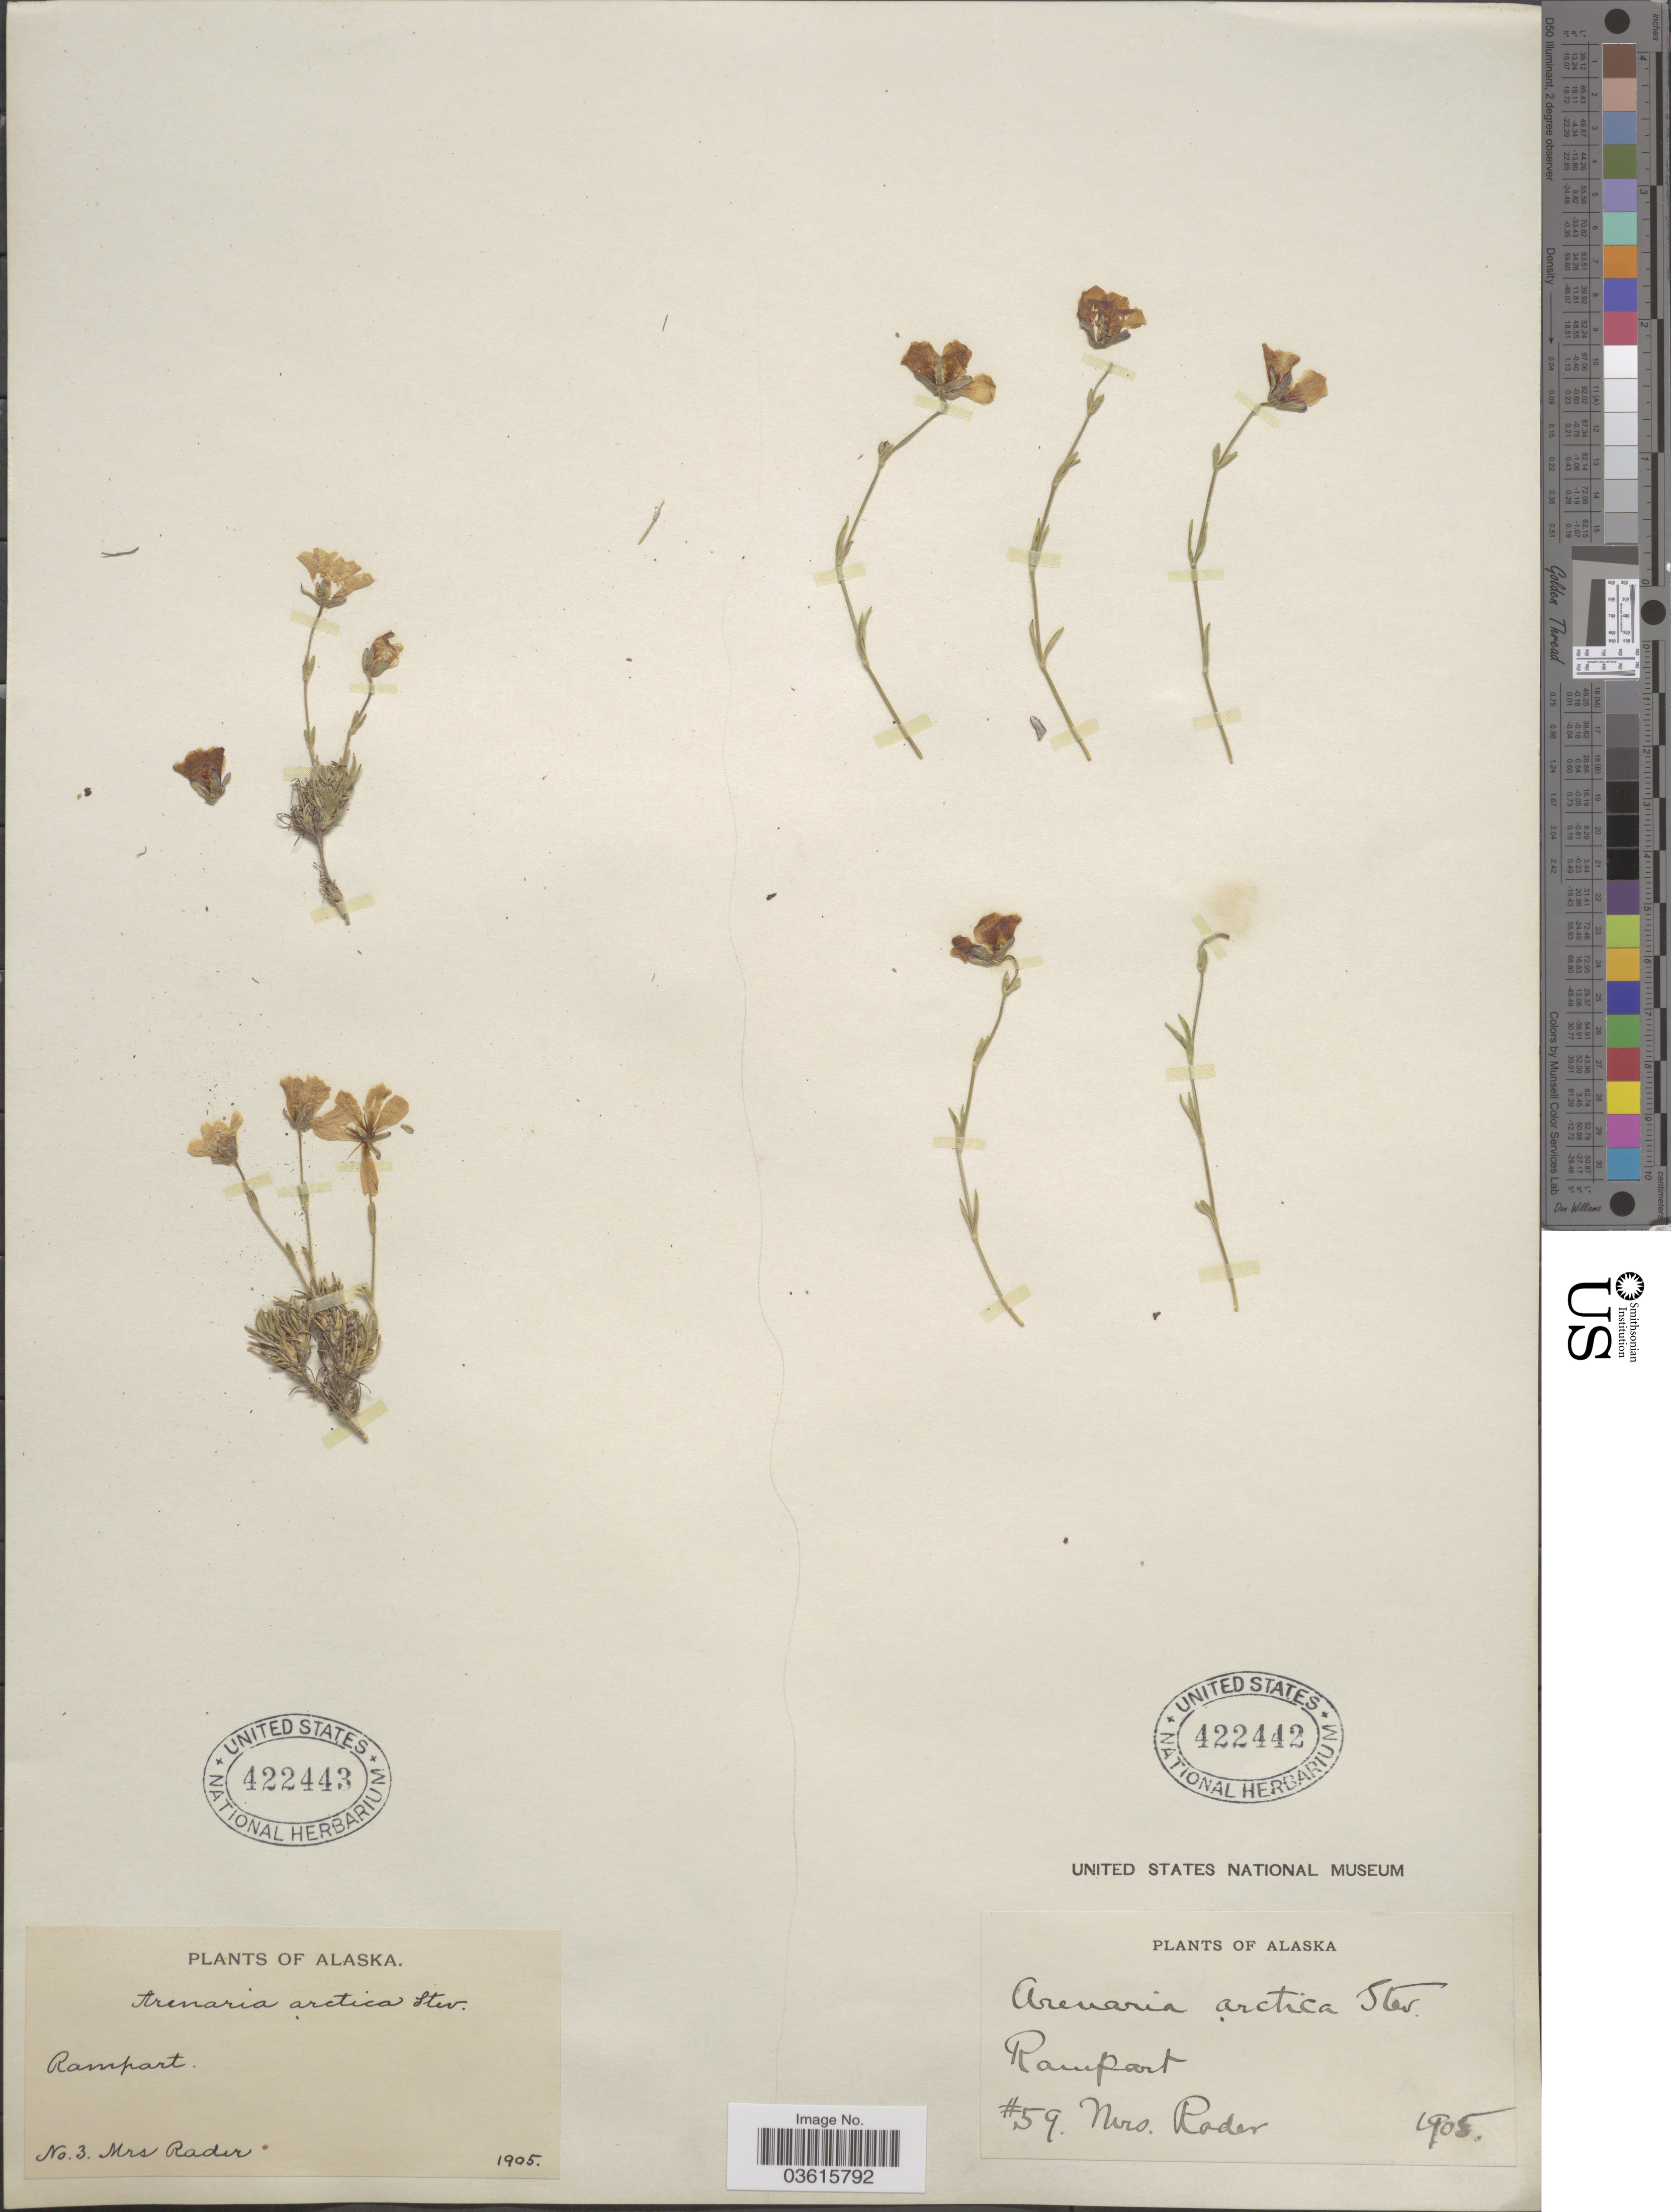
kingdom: Plantae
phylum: Tracheophyta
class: Magnoliopsida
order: Caryophyllales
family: Caryophyllaceae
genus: Cherleria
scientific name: Cherleria arctica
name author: (Steven ex Ser.) A.J. Moore & Dillenb.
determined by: Strong, M. T., (US), Smithsonian Institution - National Museum of Natural History (UNITED STATES)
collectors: Mrs. Rader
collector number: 59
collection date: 1905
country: United States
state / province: Alaska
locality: Rampart.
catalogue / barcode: US 422442-2